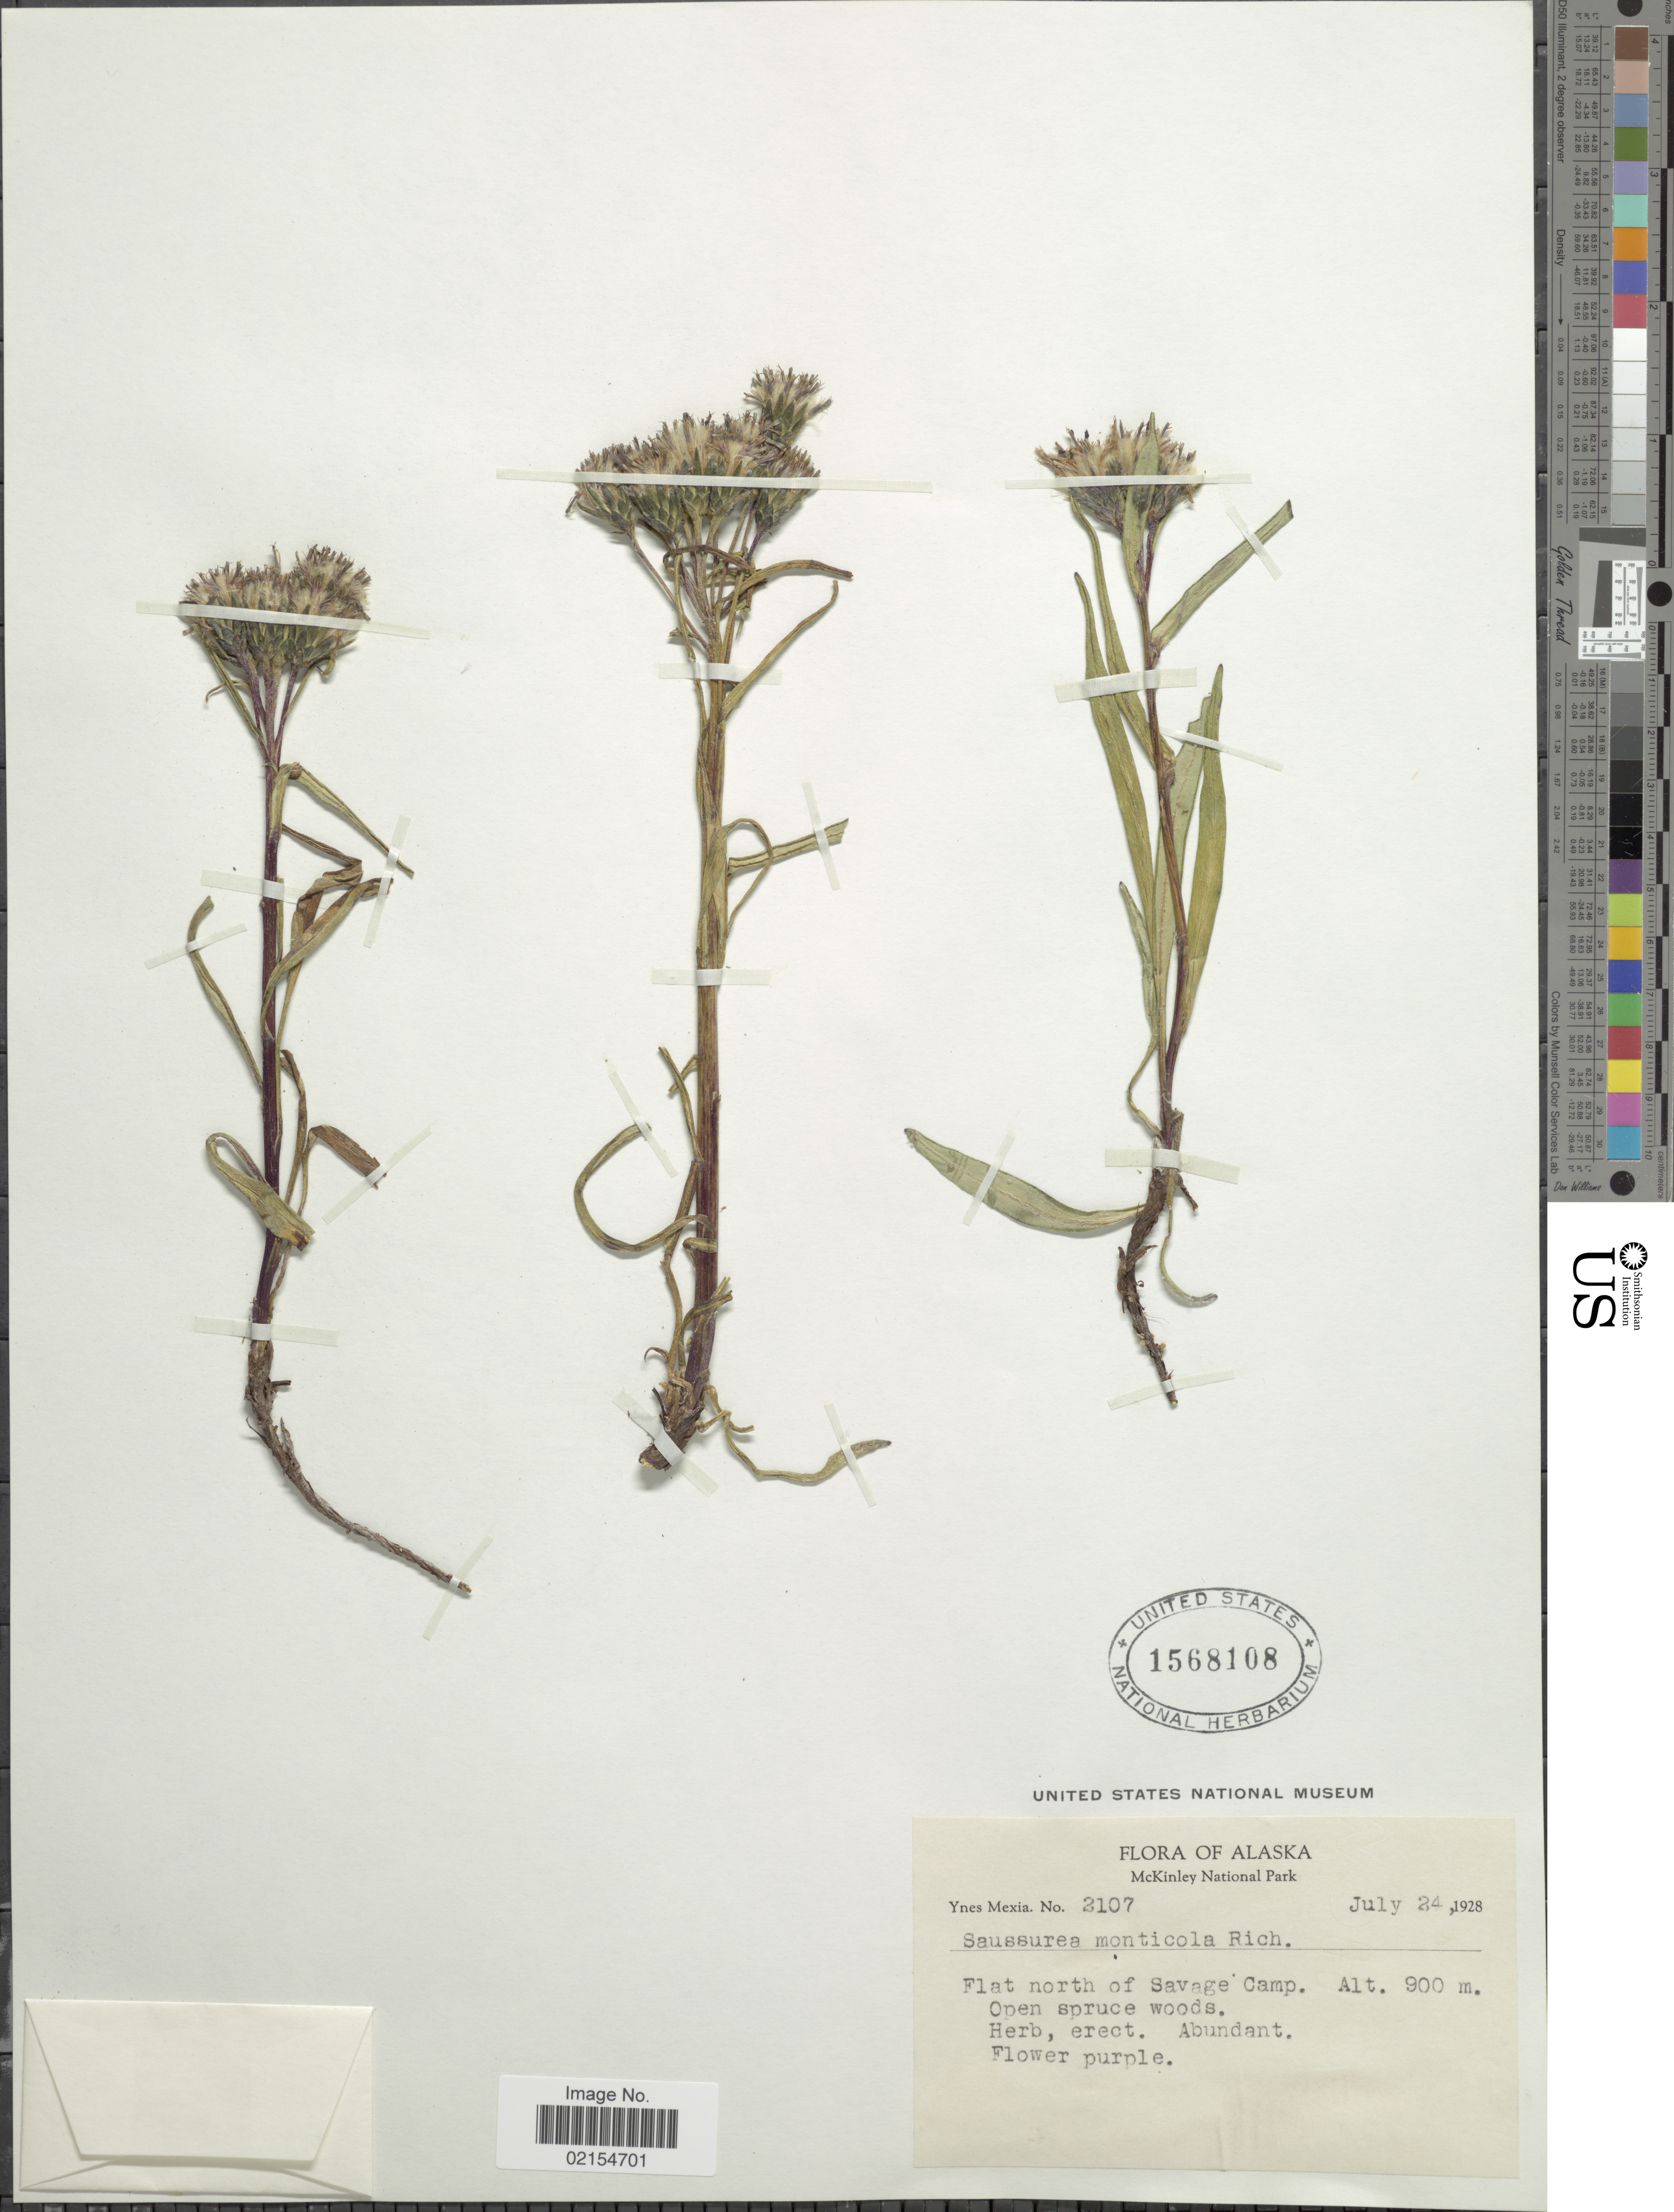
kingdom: Plantae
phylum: Tracheophyta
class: Magnoliopsida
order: Asterales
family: Asteraceae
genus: Saussurea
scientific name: Saussurea angustifolia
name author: (L.) DC.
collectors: Y. Mexia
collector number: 2107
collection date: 1928-07-24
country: United States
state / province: Alaska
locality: McKinley National Park, Flat north of Savage Camp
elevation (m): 900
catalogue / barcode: US 1568108